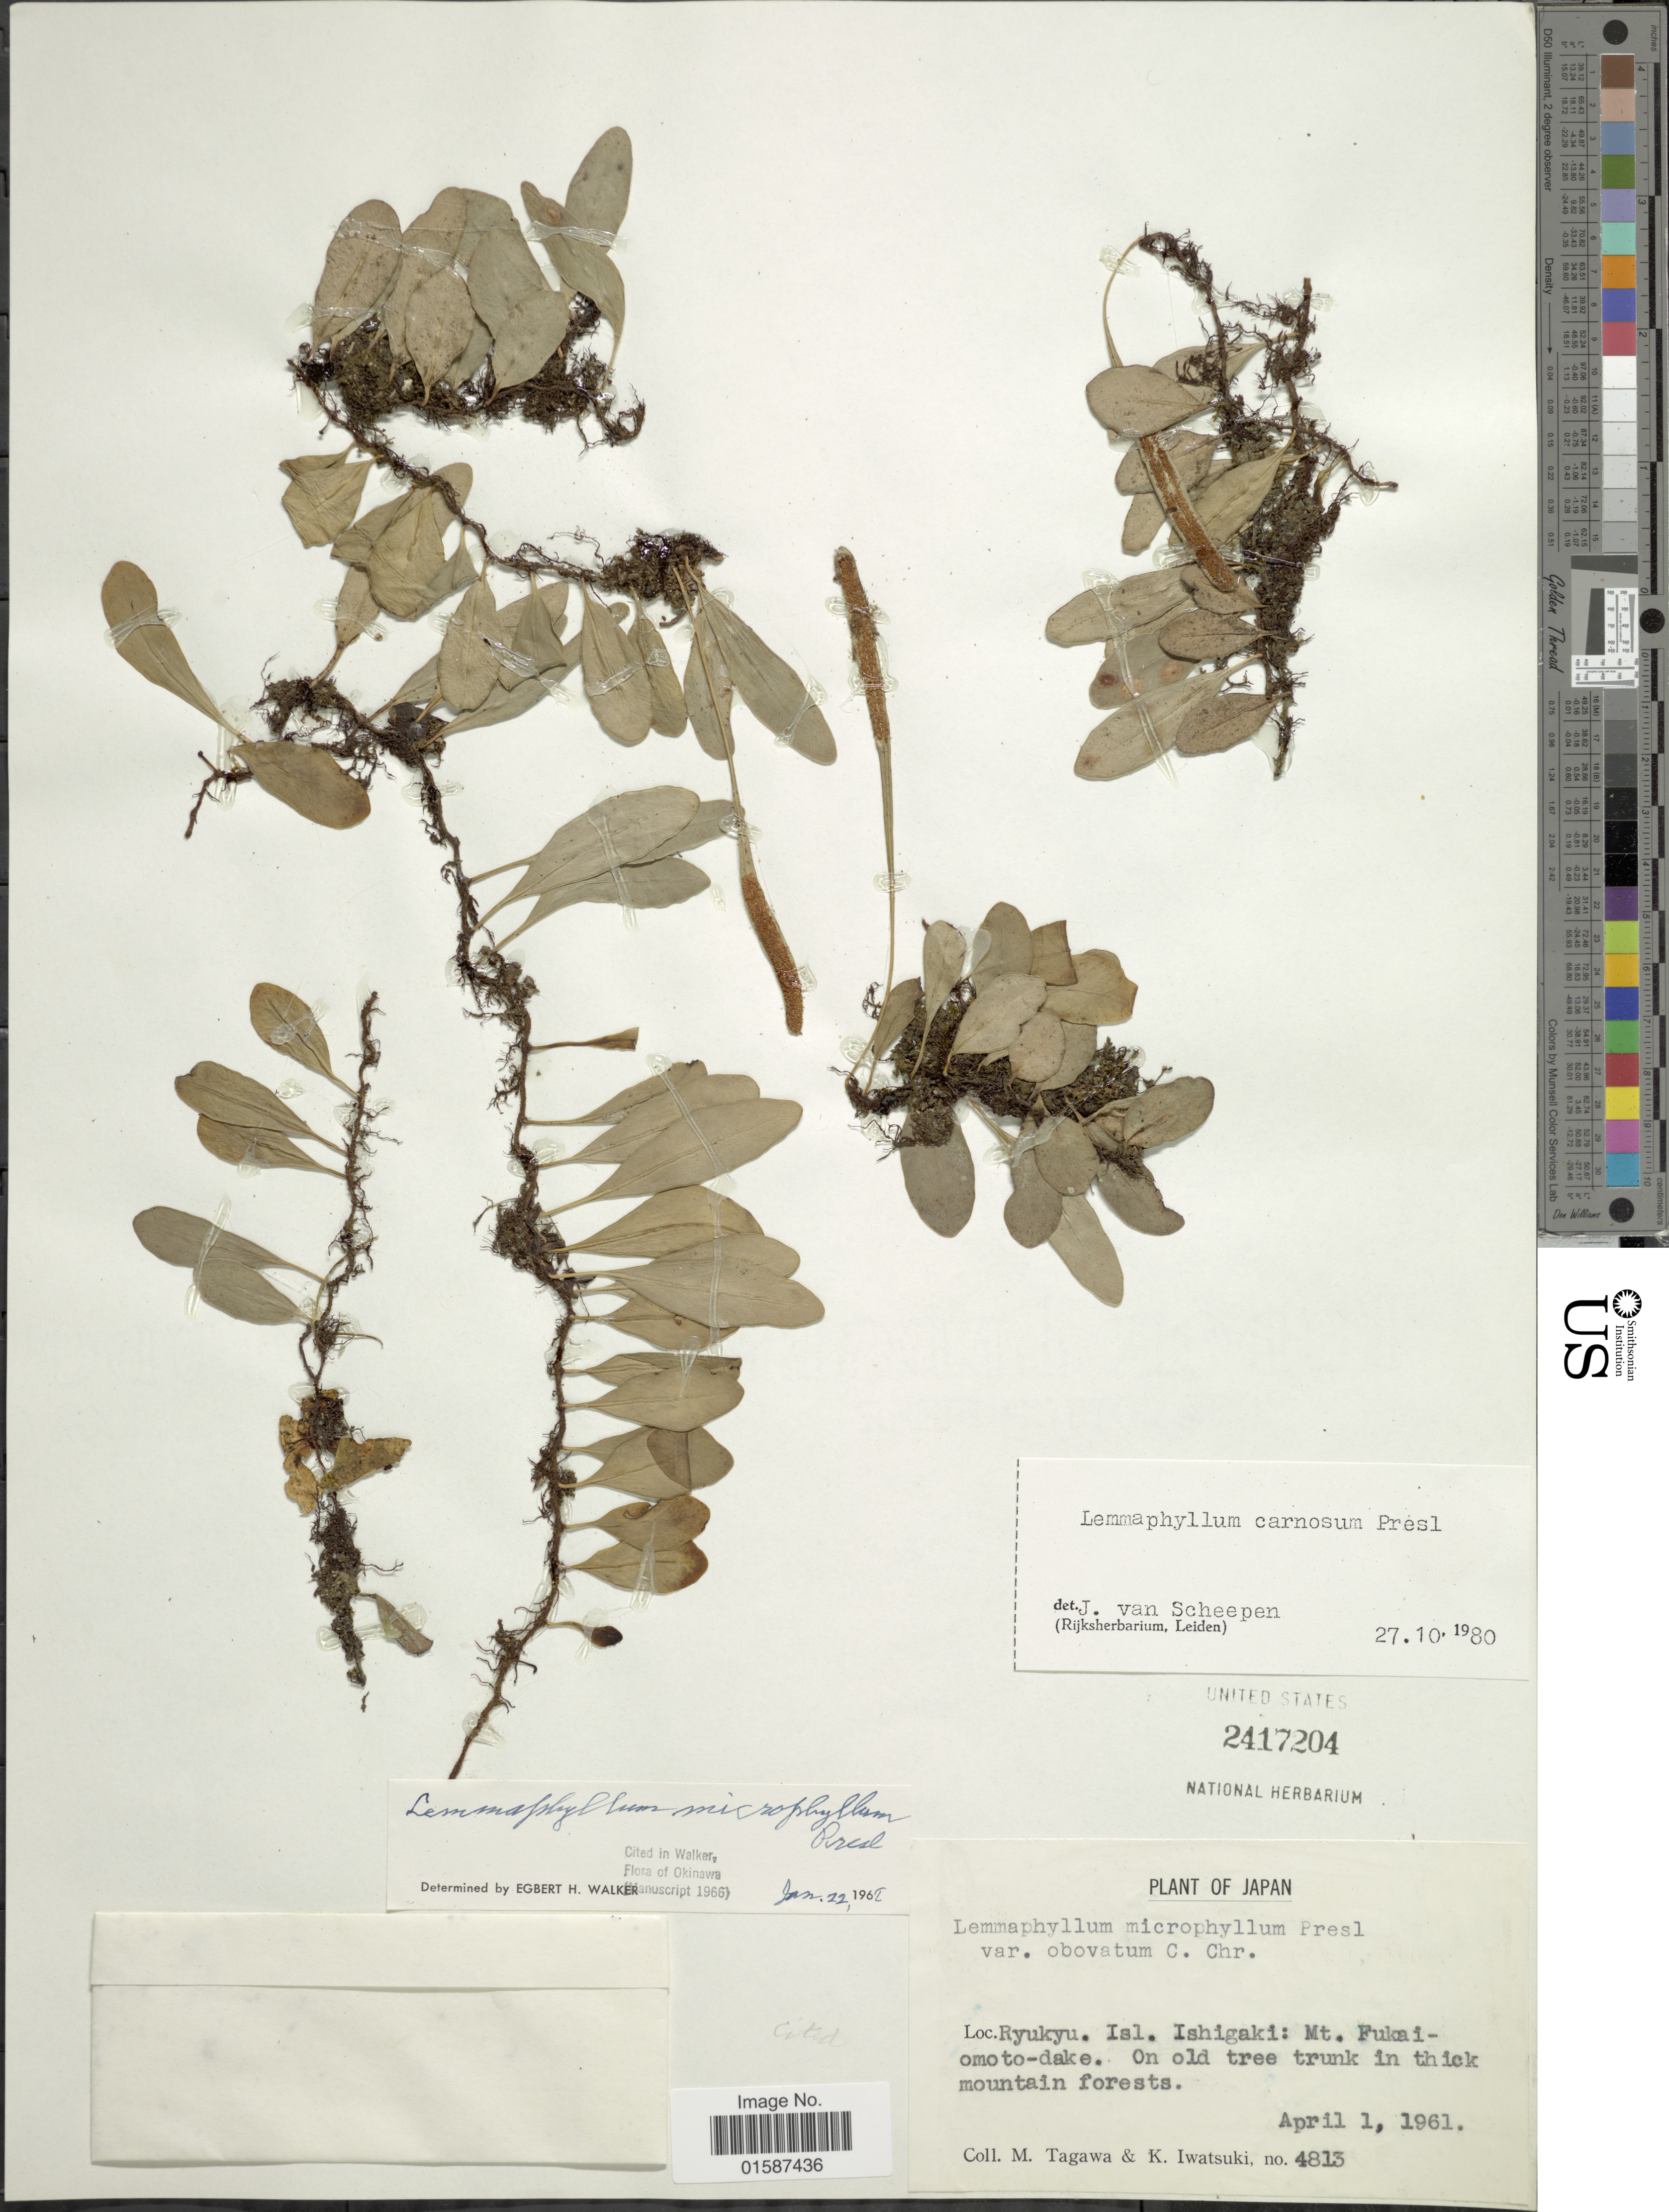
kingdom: Plantae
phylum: Tracheophyta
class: Polypodiopsida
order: Polypodiales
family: Polypodiaceae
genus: Lemmaphyllum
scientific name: Lemmaphyllum carnosum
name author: (J. Sm. ex Hook.) C. Presl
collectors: M. Tagawa & K. Iwatsuki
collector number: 4813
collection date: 1961-04-01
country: Japan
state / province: Okinawa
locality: Ryukyu, Isl. Ishigaki: Mt. Fukai-omoto-dake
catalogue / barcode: US 2417204